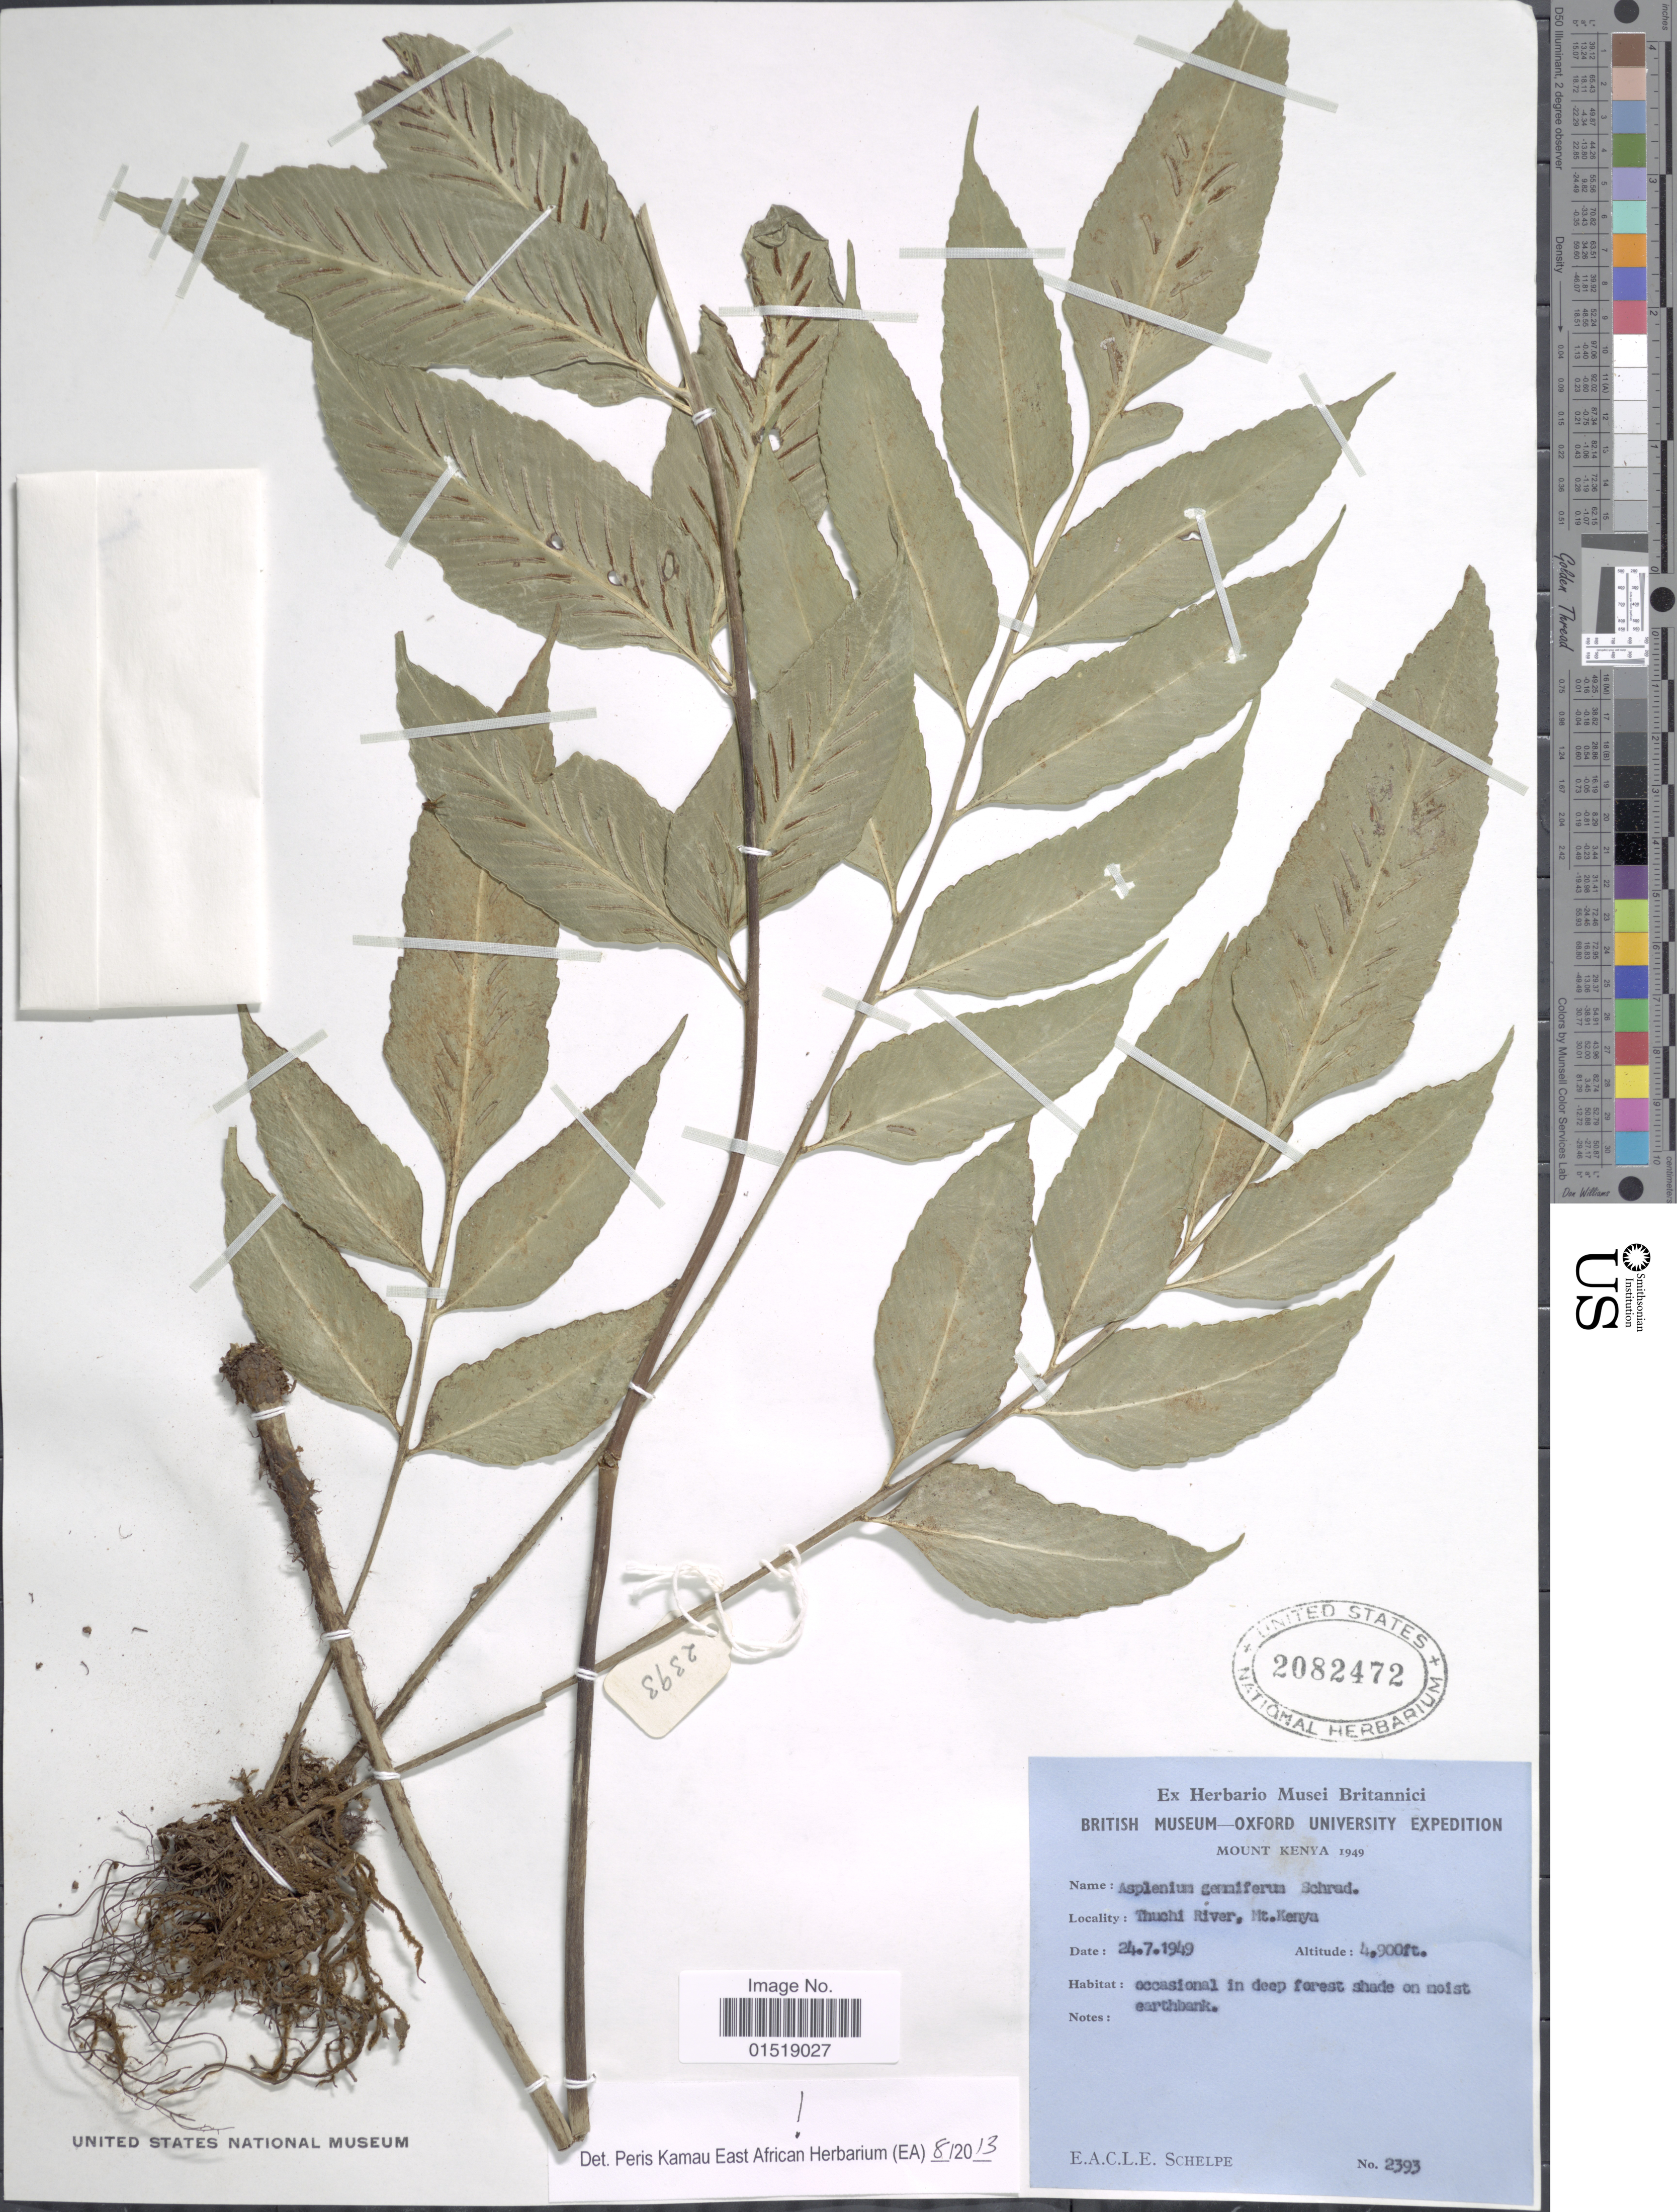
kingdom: Plantae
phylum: Tracheophyta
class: Polypodiopsida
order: Polypodiales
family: Aspleniaceae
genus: Asplenium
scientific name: Asplenium gemmiferum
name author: Schrad.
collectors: E. A. C. L. E. Schelpe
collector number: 2393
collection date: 1949-07-24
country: Kenya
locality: Thuchi River, Mt. Kenya.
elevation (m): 1494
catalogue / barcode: US 2082472